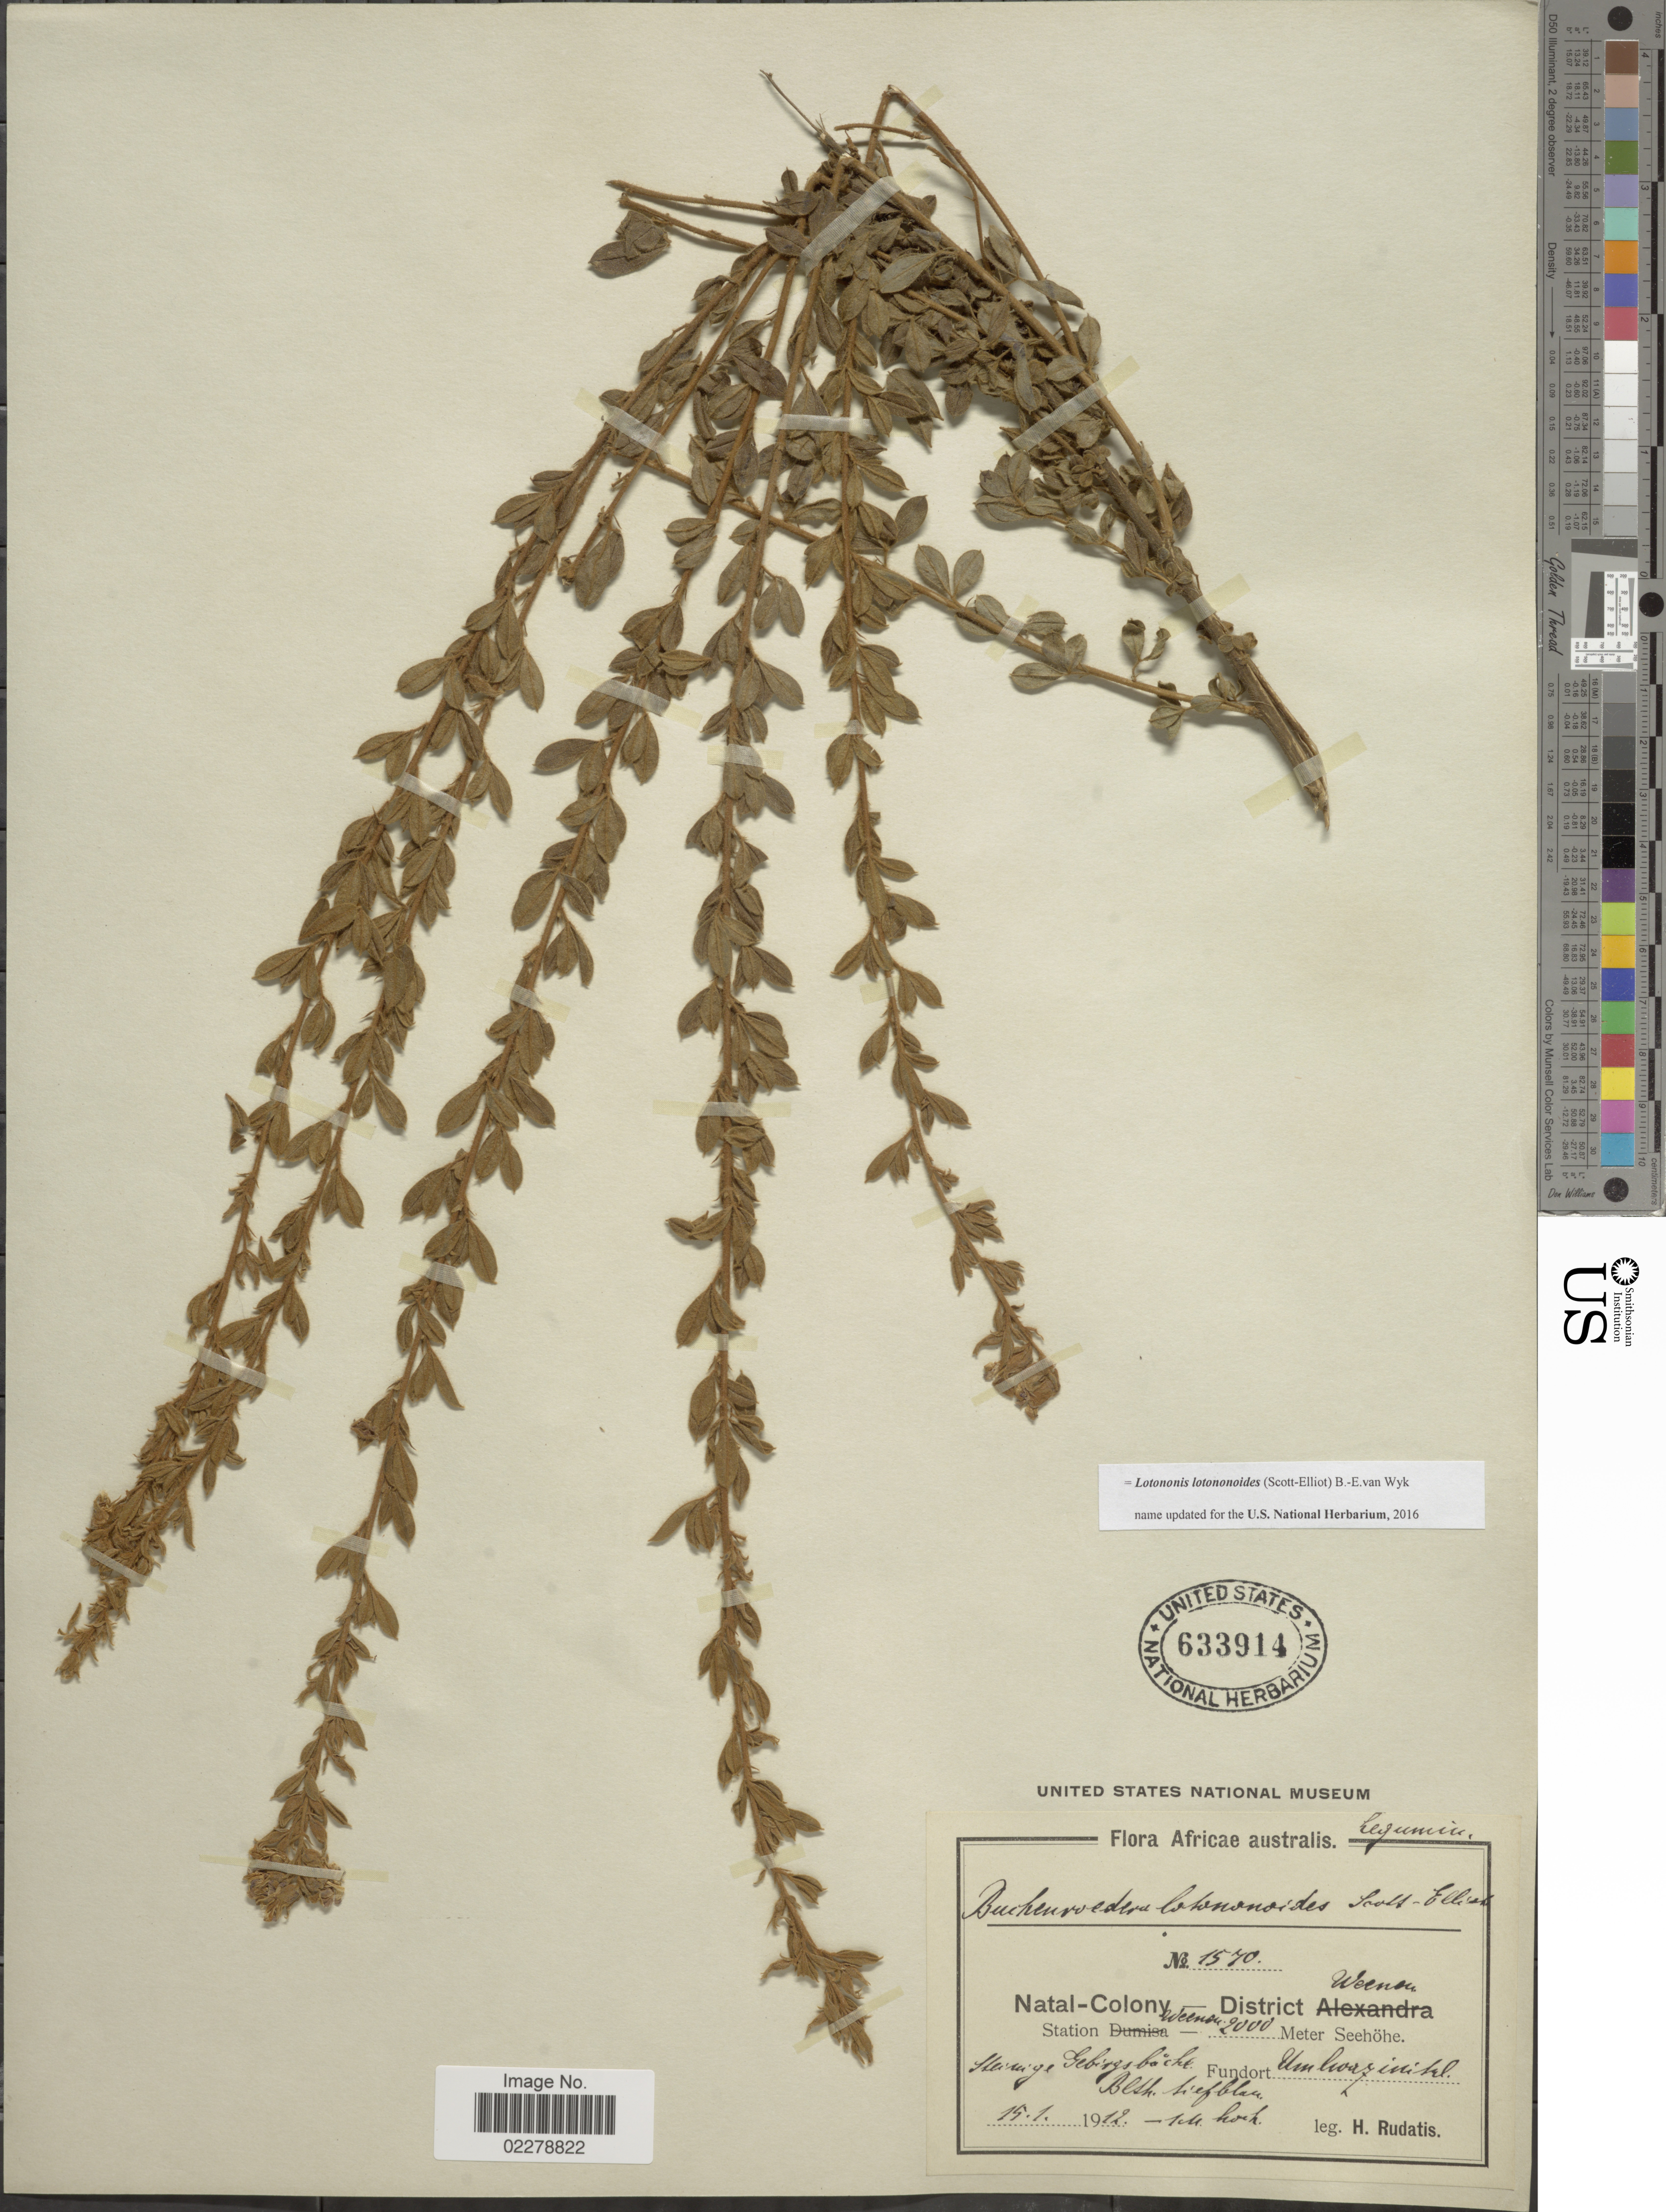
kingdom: Plantae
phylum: Tracheophyta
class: Magnoliopsida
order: Fabales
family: Fabaceae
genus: Lotononis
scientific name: Lotononis lotononoides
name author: (Scott Elliot) B.-E. van Wyk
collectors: H. Rudatis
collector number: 1570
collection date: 1912-01-15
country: South Africa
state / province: KwaZulu-Natal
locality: Africae australis. Natal-Colony - District Weenen, Station Weenen, Heinige Gebrighsbocket. Um houzinihl. Blsh liefblau. [interpreted]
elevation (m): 2000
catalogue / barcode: US 633914